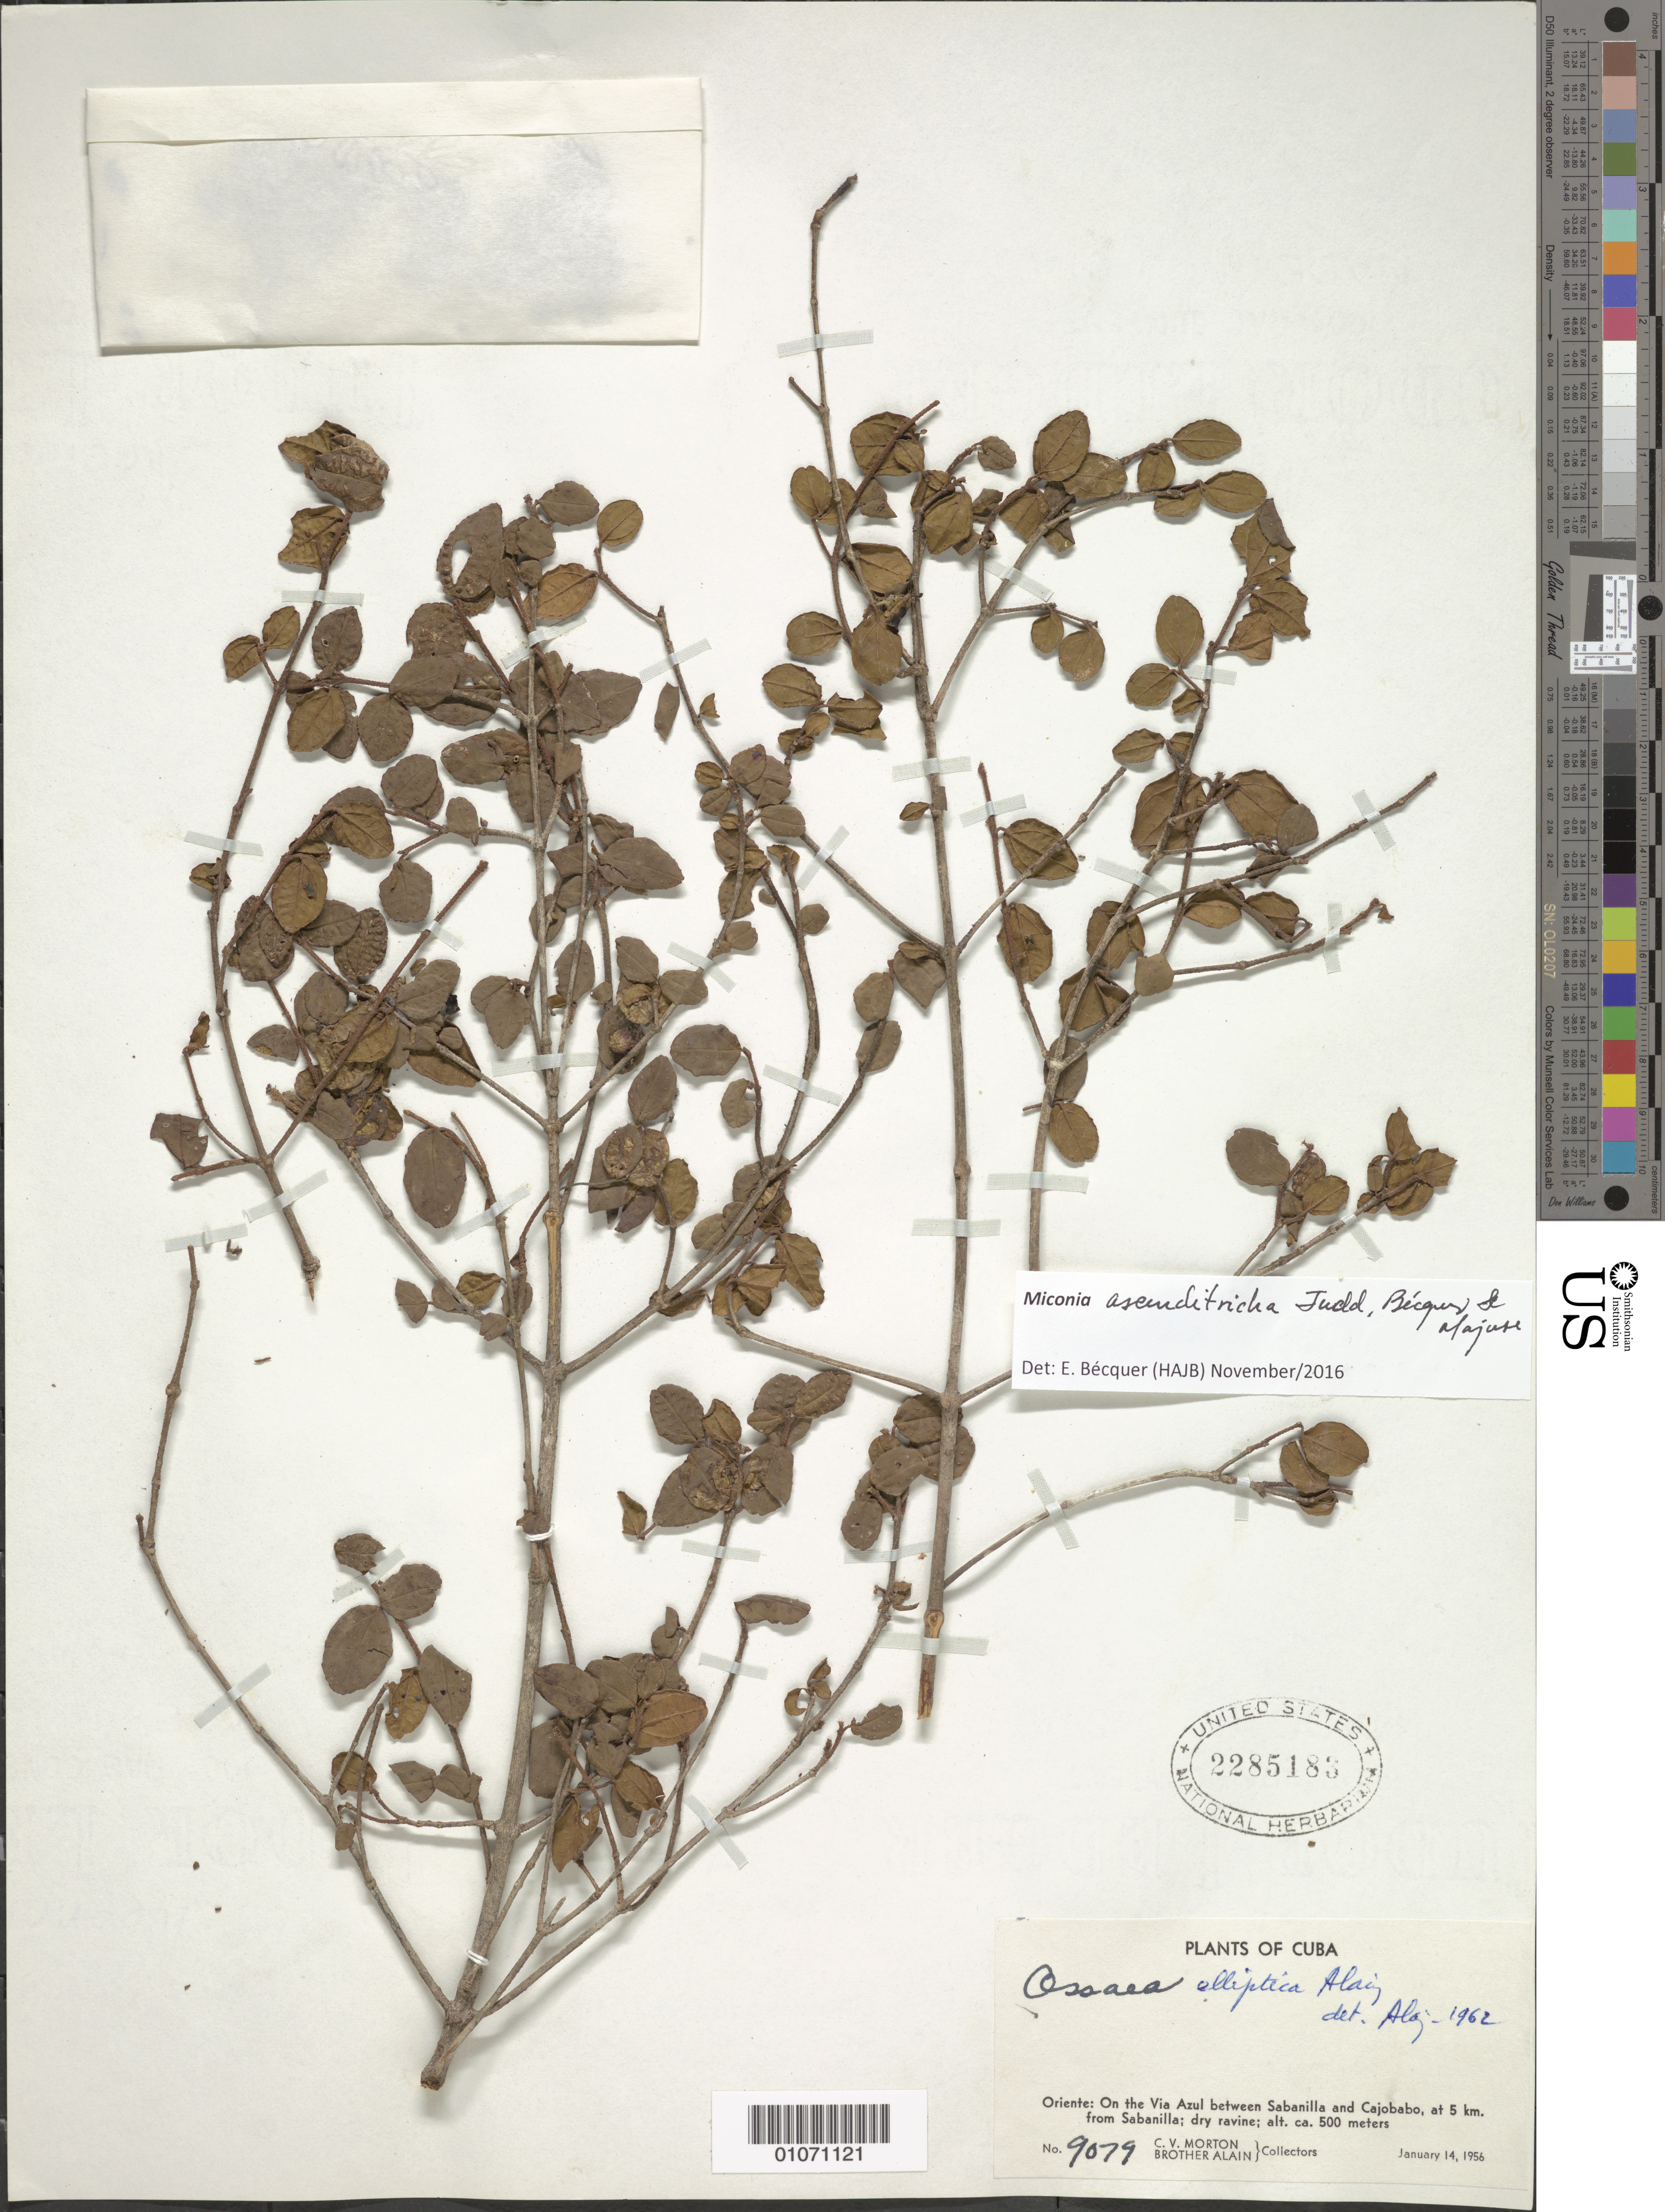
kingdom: Plantae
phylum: Tracheophyta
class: Magnoliopsida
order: Myrtales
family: Melastomataceae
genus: Miconia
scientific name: Miconia ascenditricha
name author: Judd et al.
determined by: Bécquer Granados, E. R.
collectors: C. V. Morton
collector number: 9079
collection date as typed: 14 Jan 1956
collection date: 1956-01-14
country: Cuba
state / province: Oriente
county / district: Dry forest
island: Cuba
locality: Via Azul between Sabanilla and Cajobabo, at 5 km from Sabanilla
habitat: Dry ravine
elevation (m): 500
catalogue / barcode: US 2285183